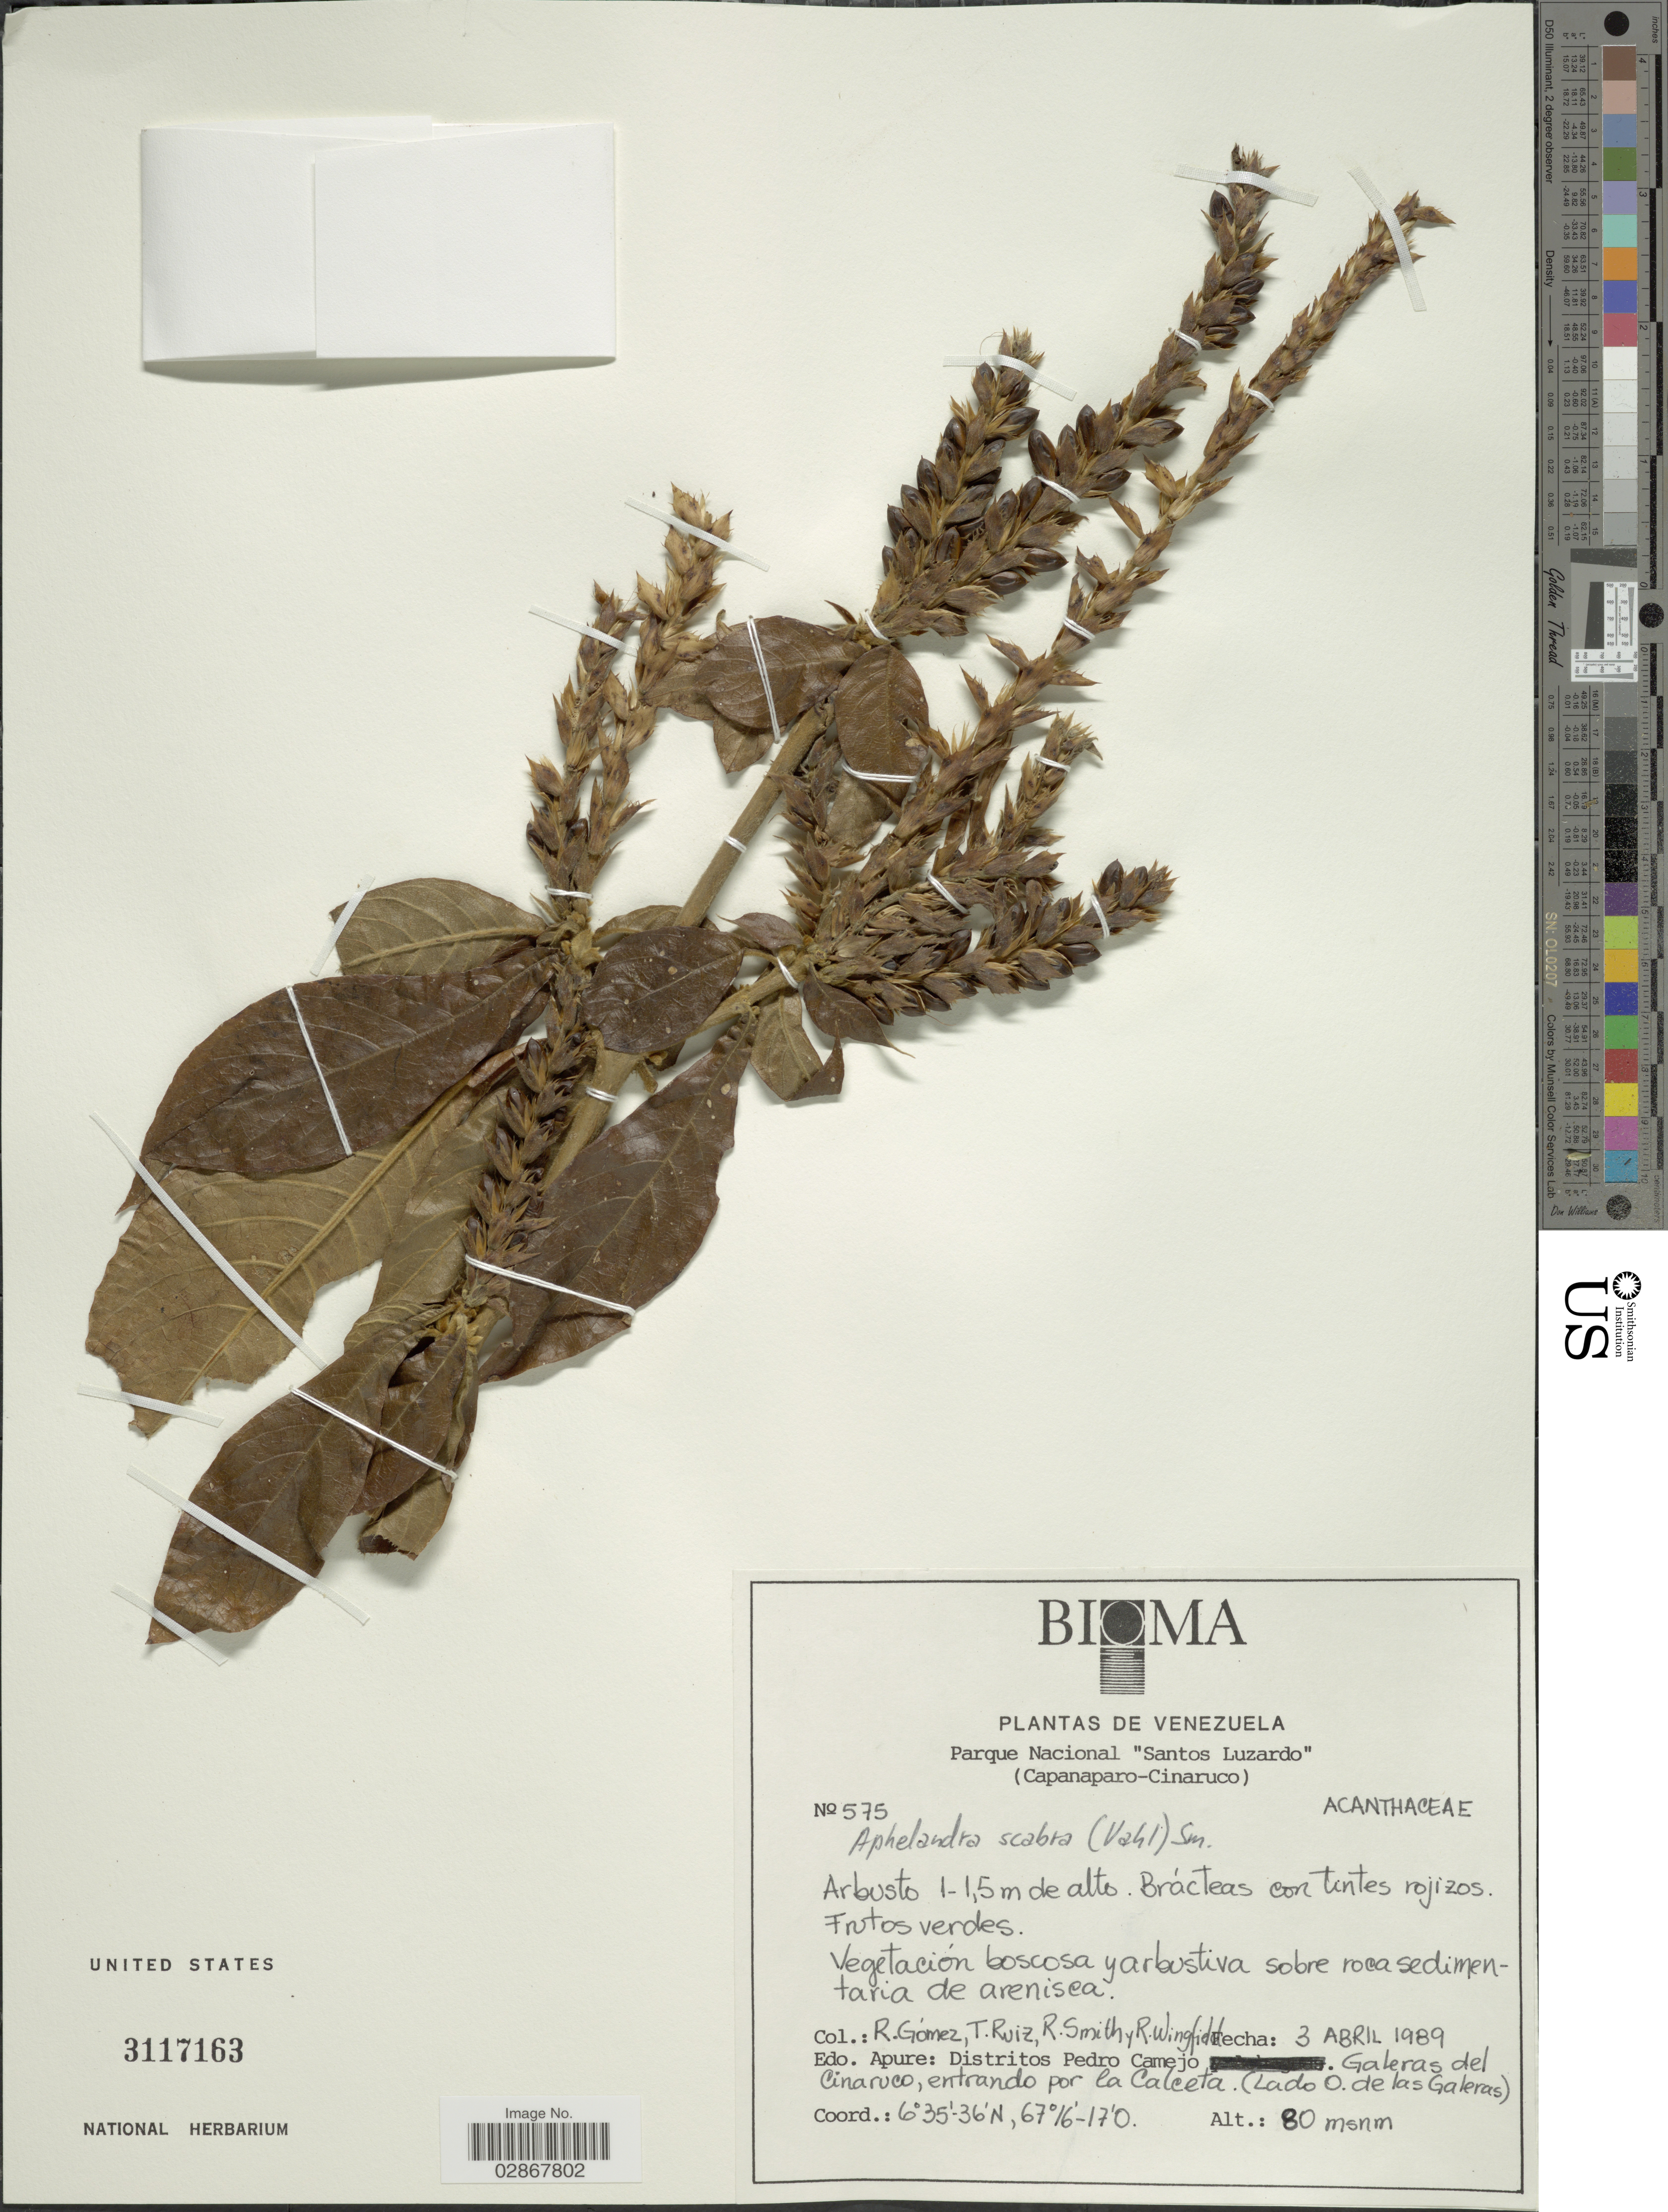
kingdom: Plantae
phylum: Tracheophyta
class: Magnoliopsida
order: Lamiales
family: Acanthaceae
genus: Aphelandra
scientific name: Aphelandra scabra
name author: (Vahl) Sm.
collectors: R. Gómez, T. Ruíz, R. Smith & R. Wingfield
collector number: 575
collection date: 1989-04-03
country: Venezuela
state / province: Apure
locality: Distritos Pedro Camejo. Galeras del Cinaruco, entrando por la Calceta (Lado O. de las Galeras).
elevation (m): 80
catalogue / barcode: US 3117163